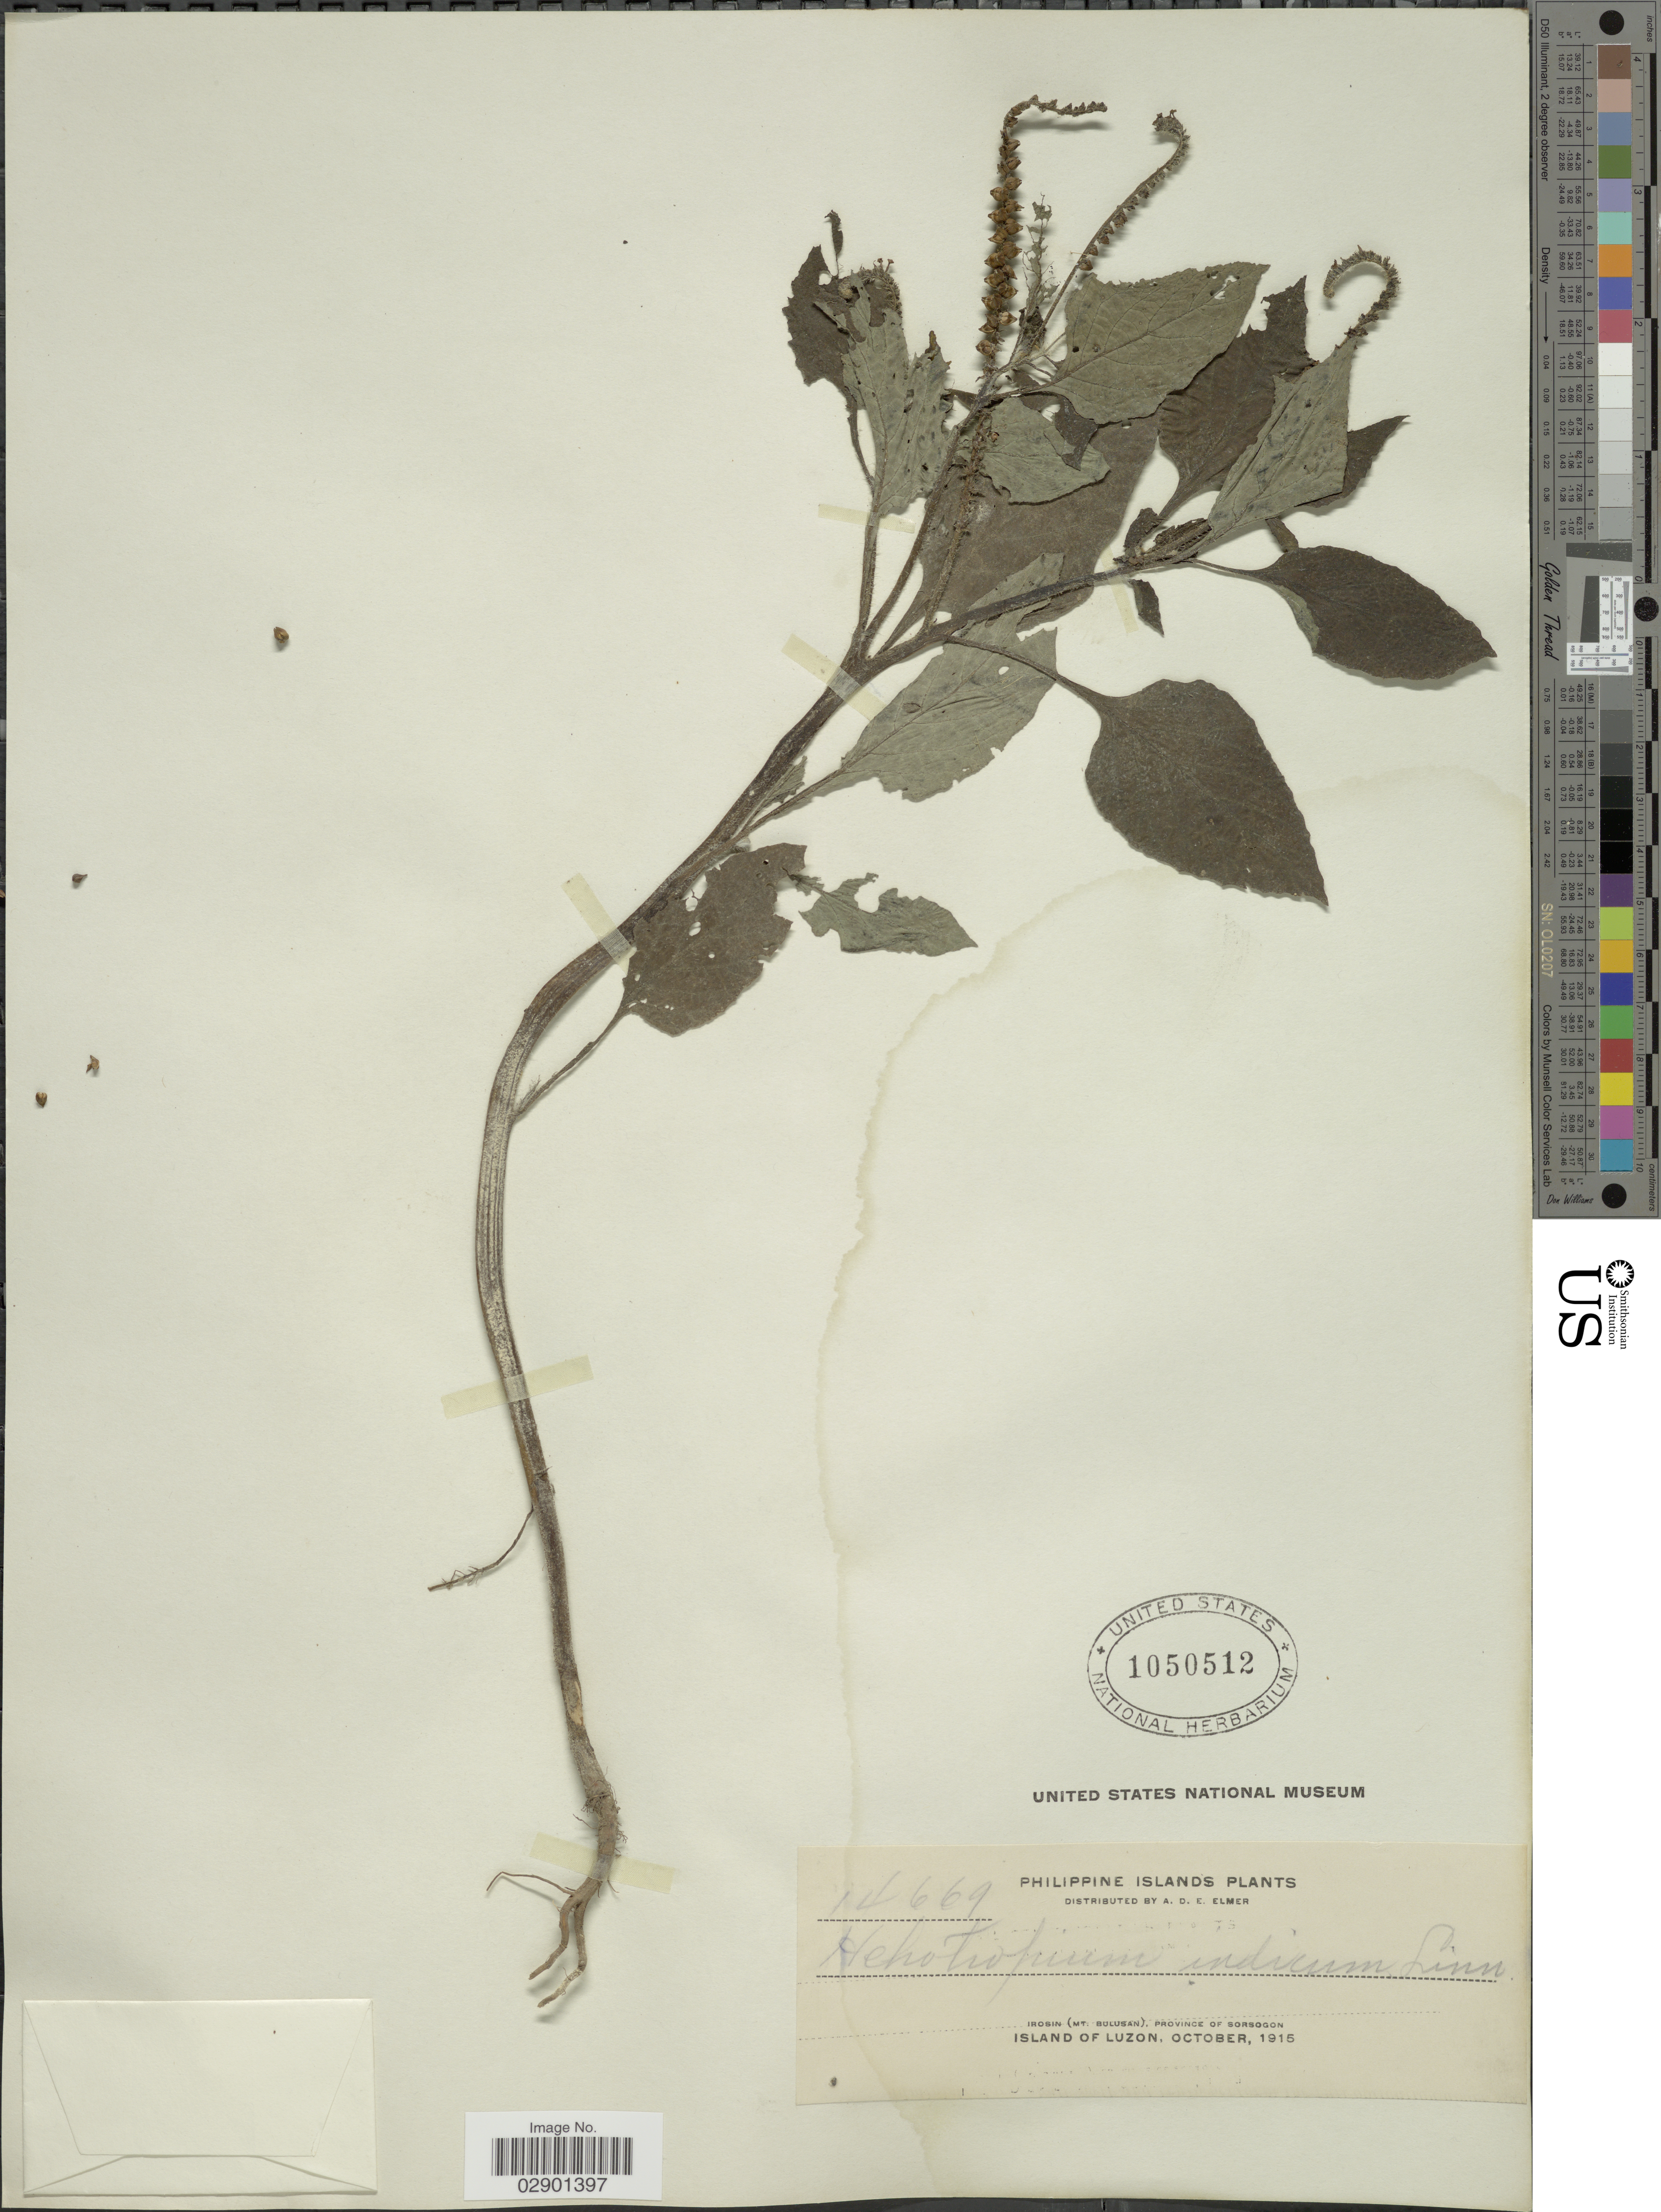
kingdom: Plantae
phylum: Tracheophyta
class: Magnoliopsida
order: Boraginales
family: Heliotropiaceae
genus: Heliotropium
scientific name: Heliotropium indicum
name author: L.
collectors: A. D. E. Elmer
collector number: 14669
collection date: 1915-10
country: Philippines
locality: Philippine Islands. Irosin (Mt. Bulusan), Province of Sorsogon. Island of Luzon.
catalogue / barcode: US 1050512